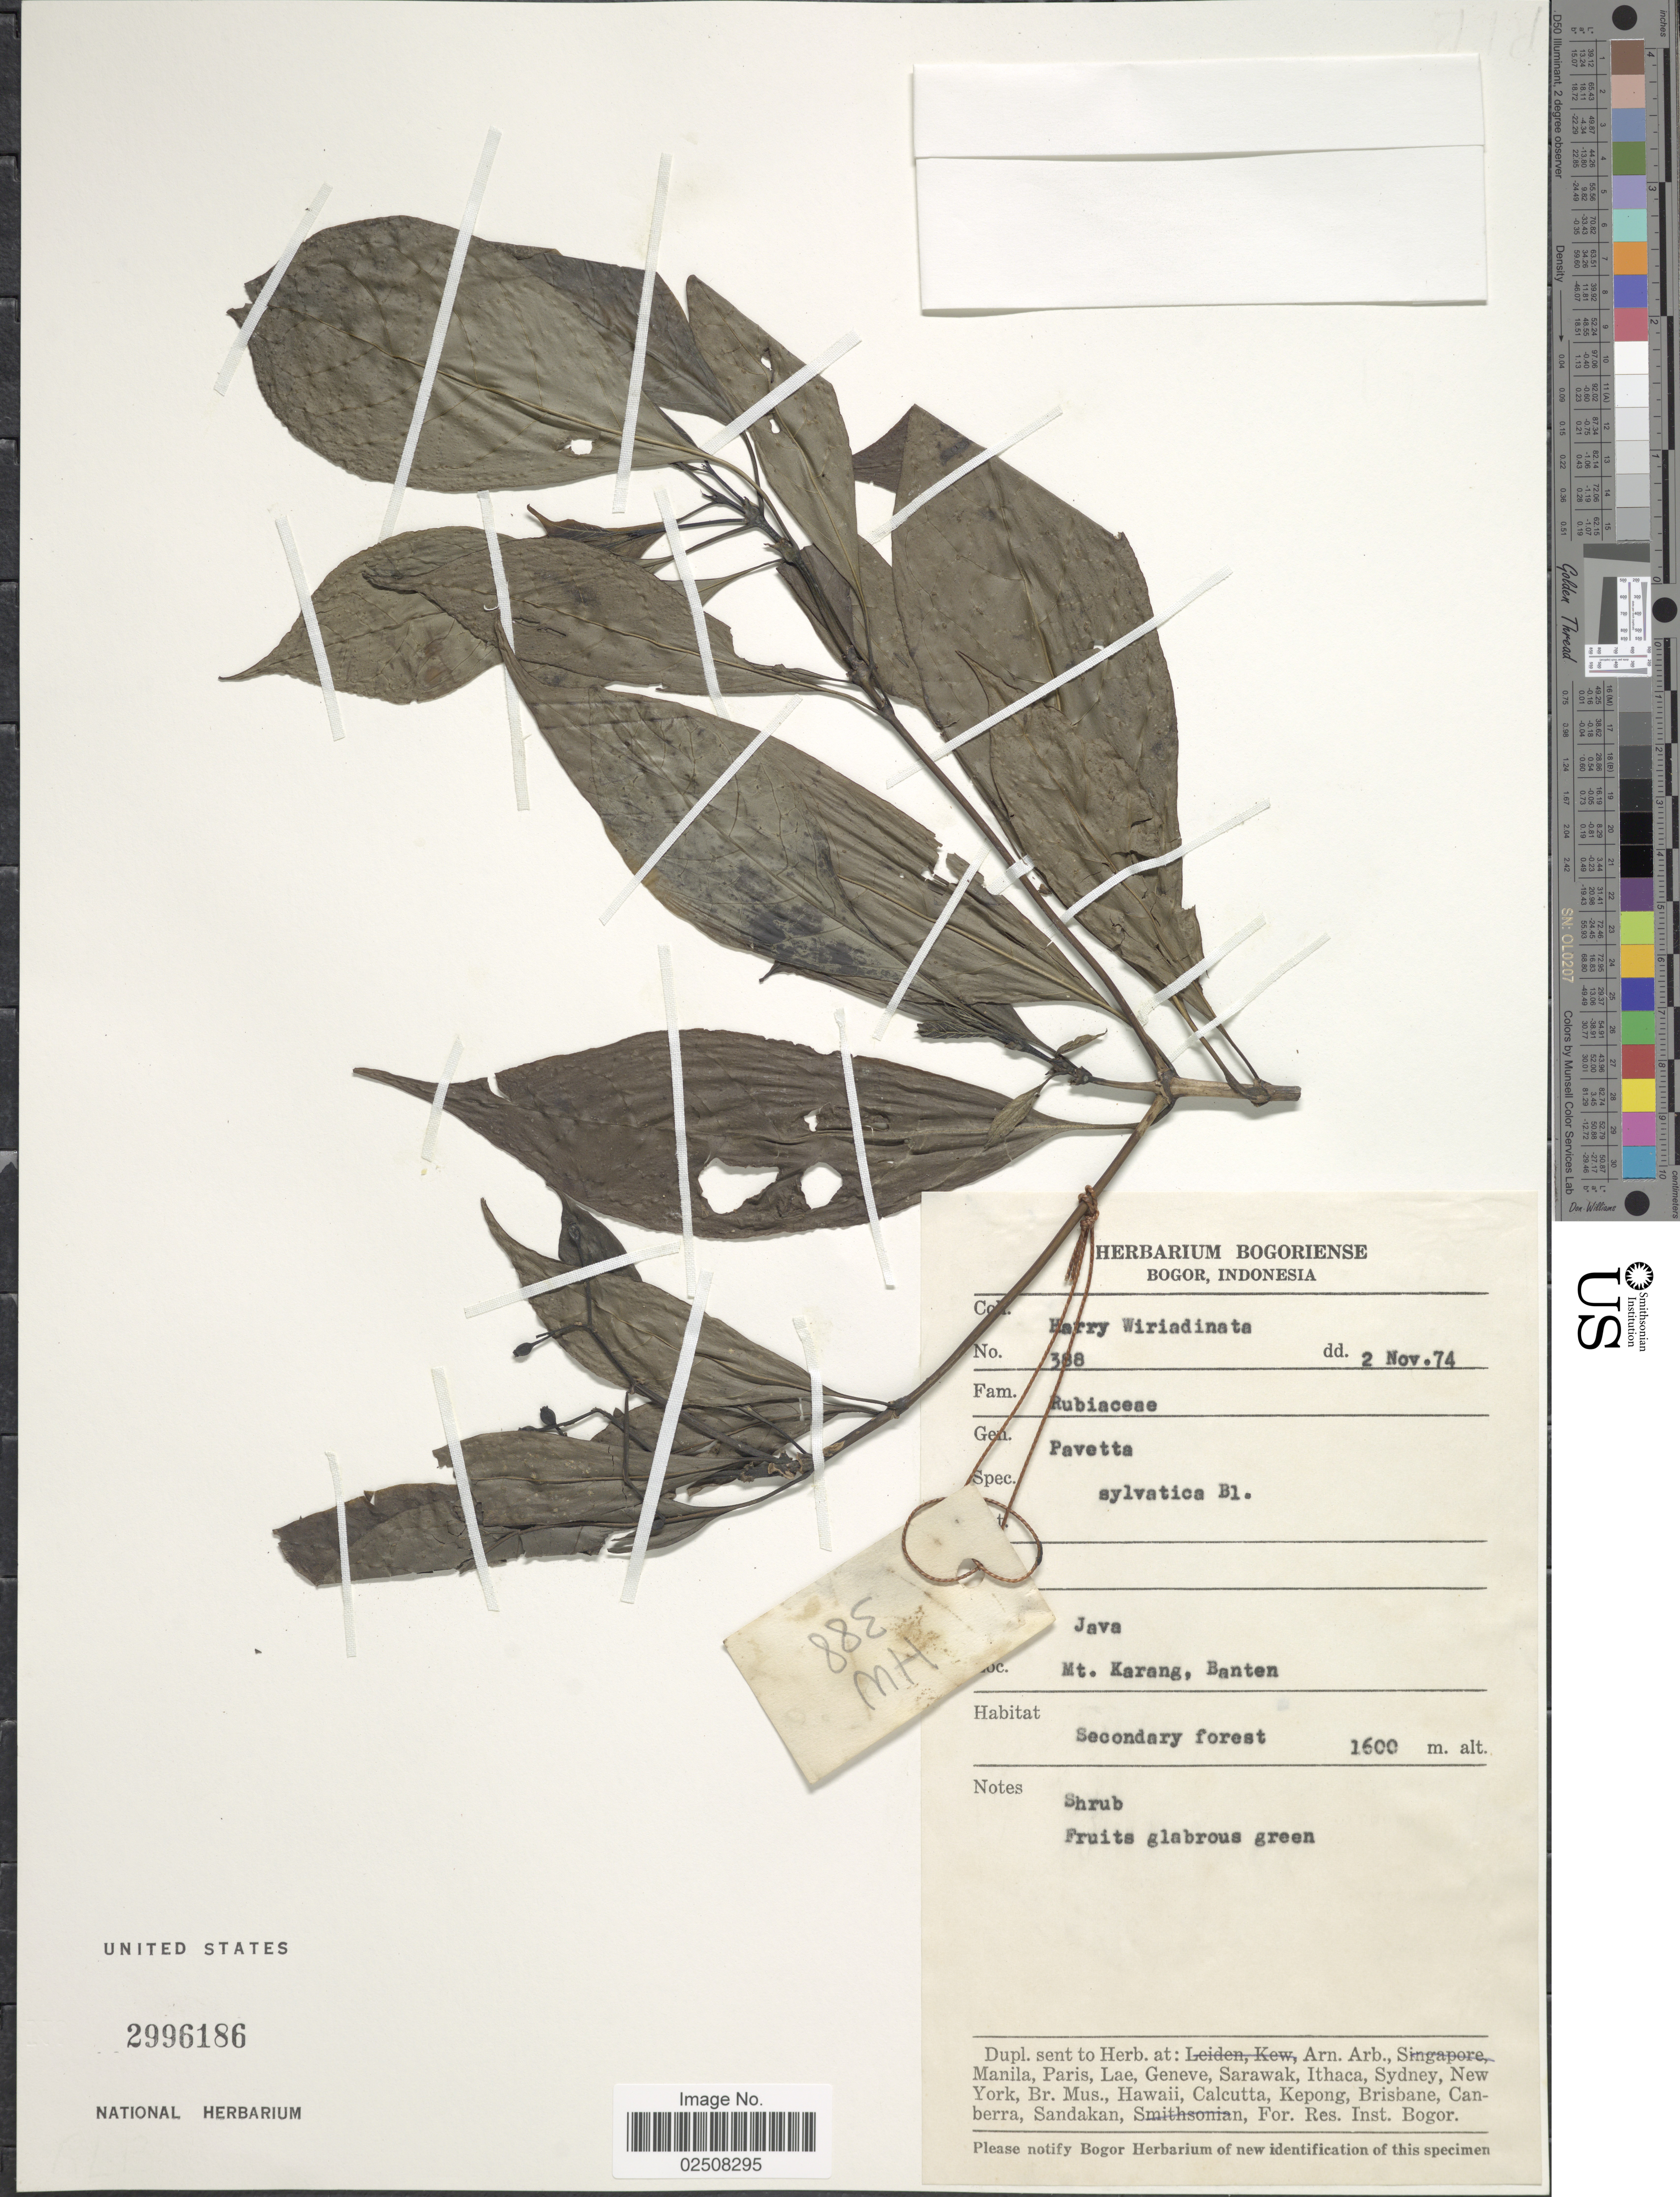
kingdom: Plantae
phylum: Tracheophyta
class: Magnoliopsida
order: Gentianales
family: Rubiaceae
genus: Pavetta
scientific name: Pavetta sylvatica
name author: Blume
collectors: H. Wiriadinata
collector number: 388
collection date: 1974-11-02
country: Indonesia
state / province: Java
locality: Mt Karang, Banten; Secondary forest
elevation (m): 1600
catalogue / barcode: US 2996186